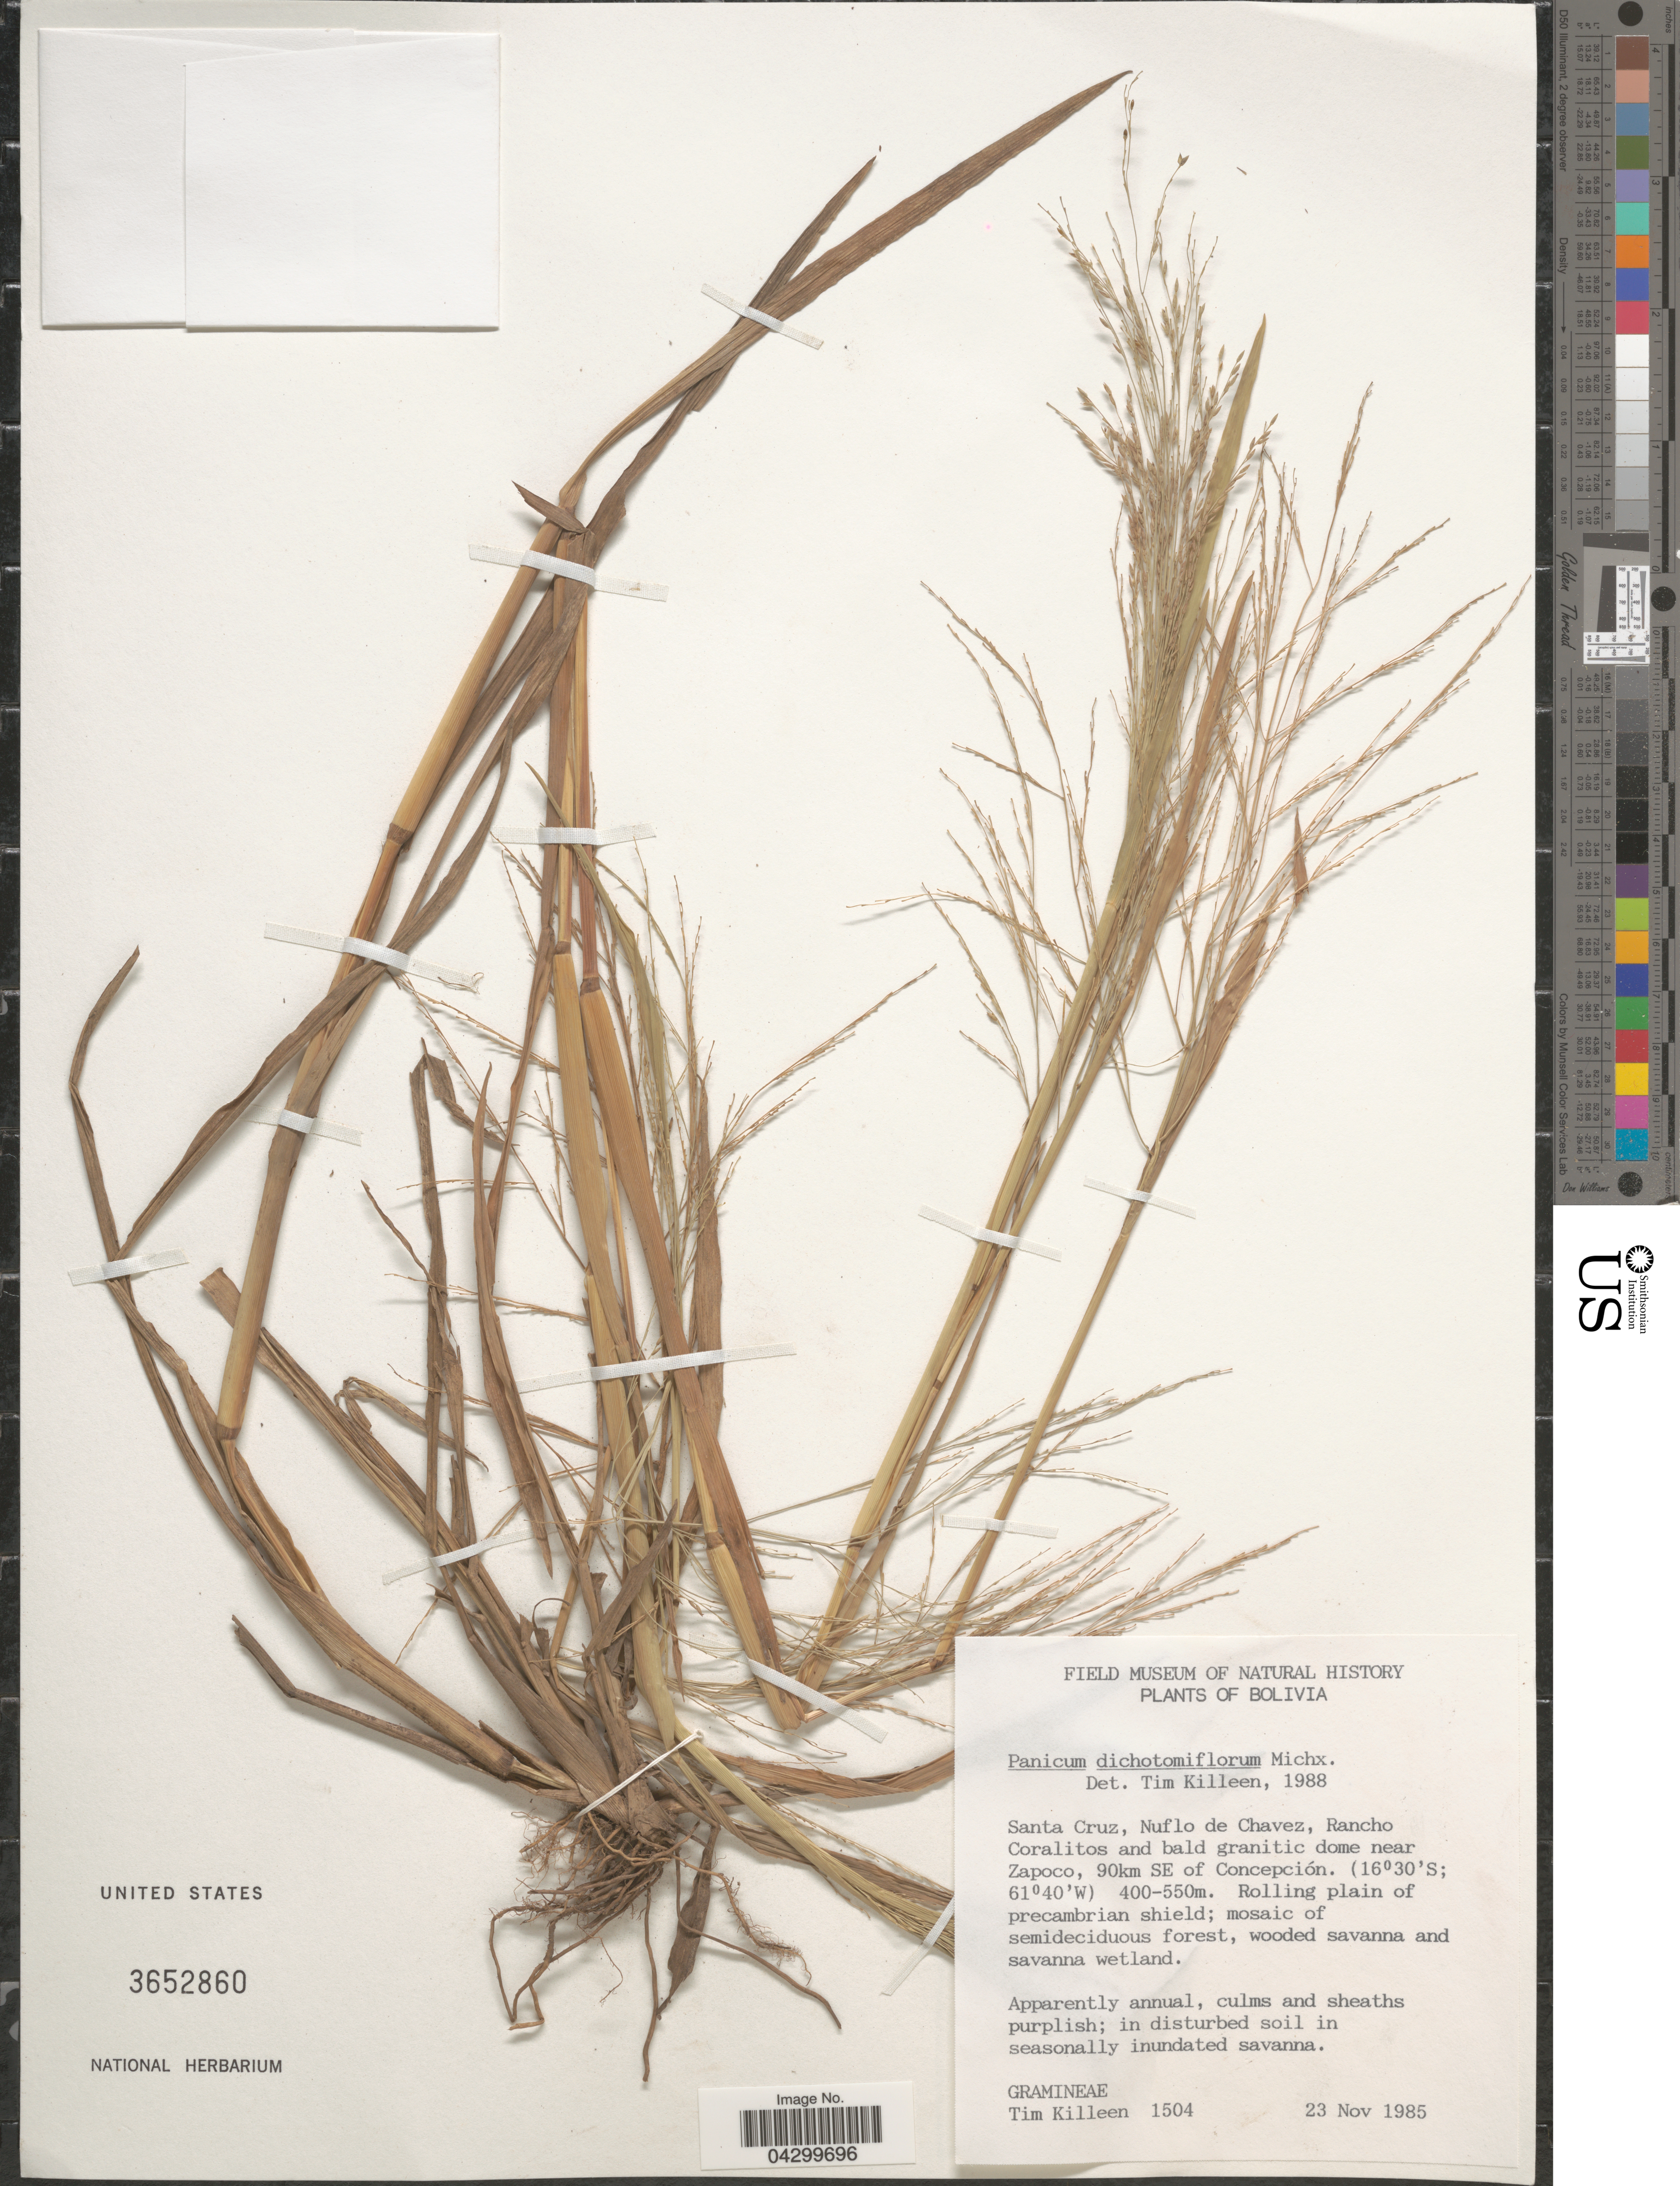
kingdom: Plantae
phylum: Tracheophyta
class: Liliopsida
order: Poales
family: Poaceae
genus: Panicum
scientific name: Panicum dichotomiflorum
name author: Michx.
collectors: T. J. Killeen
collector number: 1504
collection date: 1985-11-23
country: Bolivia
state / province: Santa Cruz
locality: Nuflo de Chavez, Rancho Coralitos and bald granitic dome near Zapoco, 90km SE of Concepción.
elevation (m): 400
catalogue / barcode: US 3652860